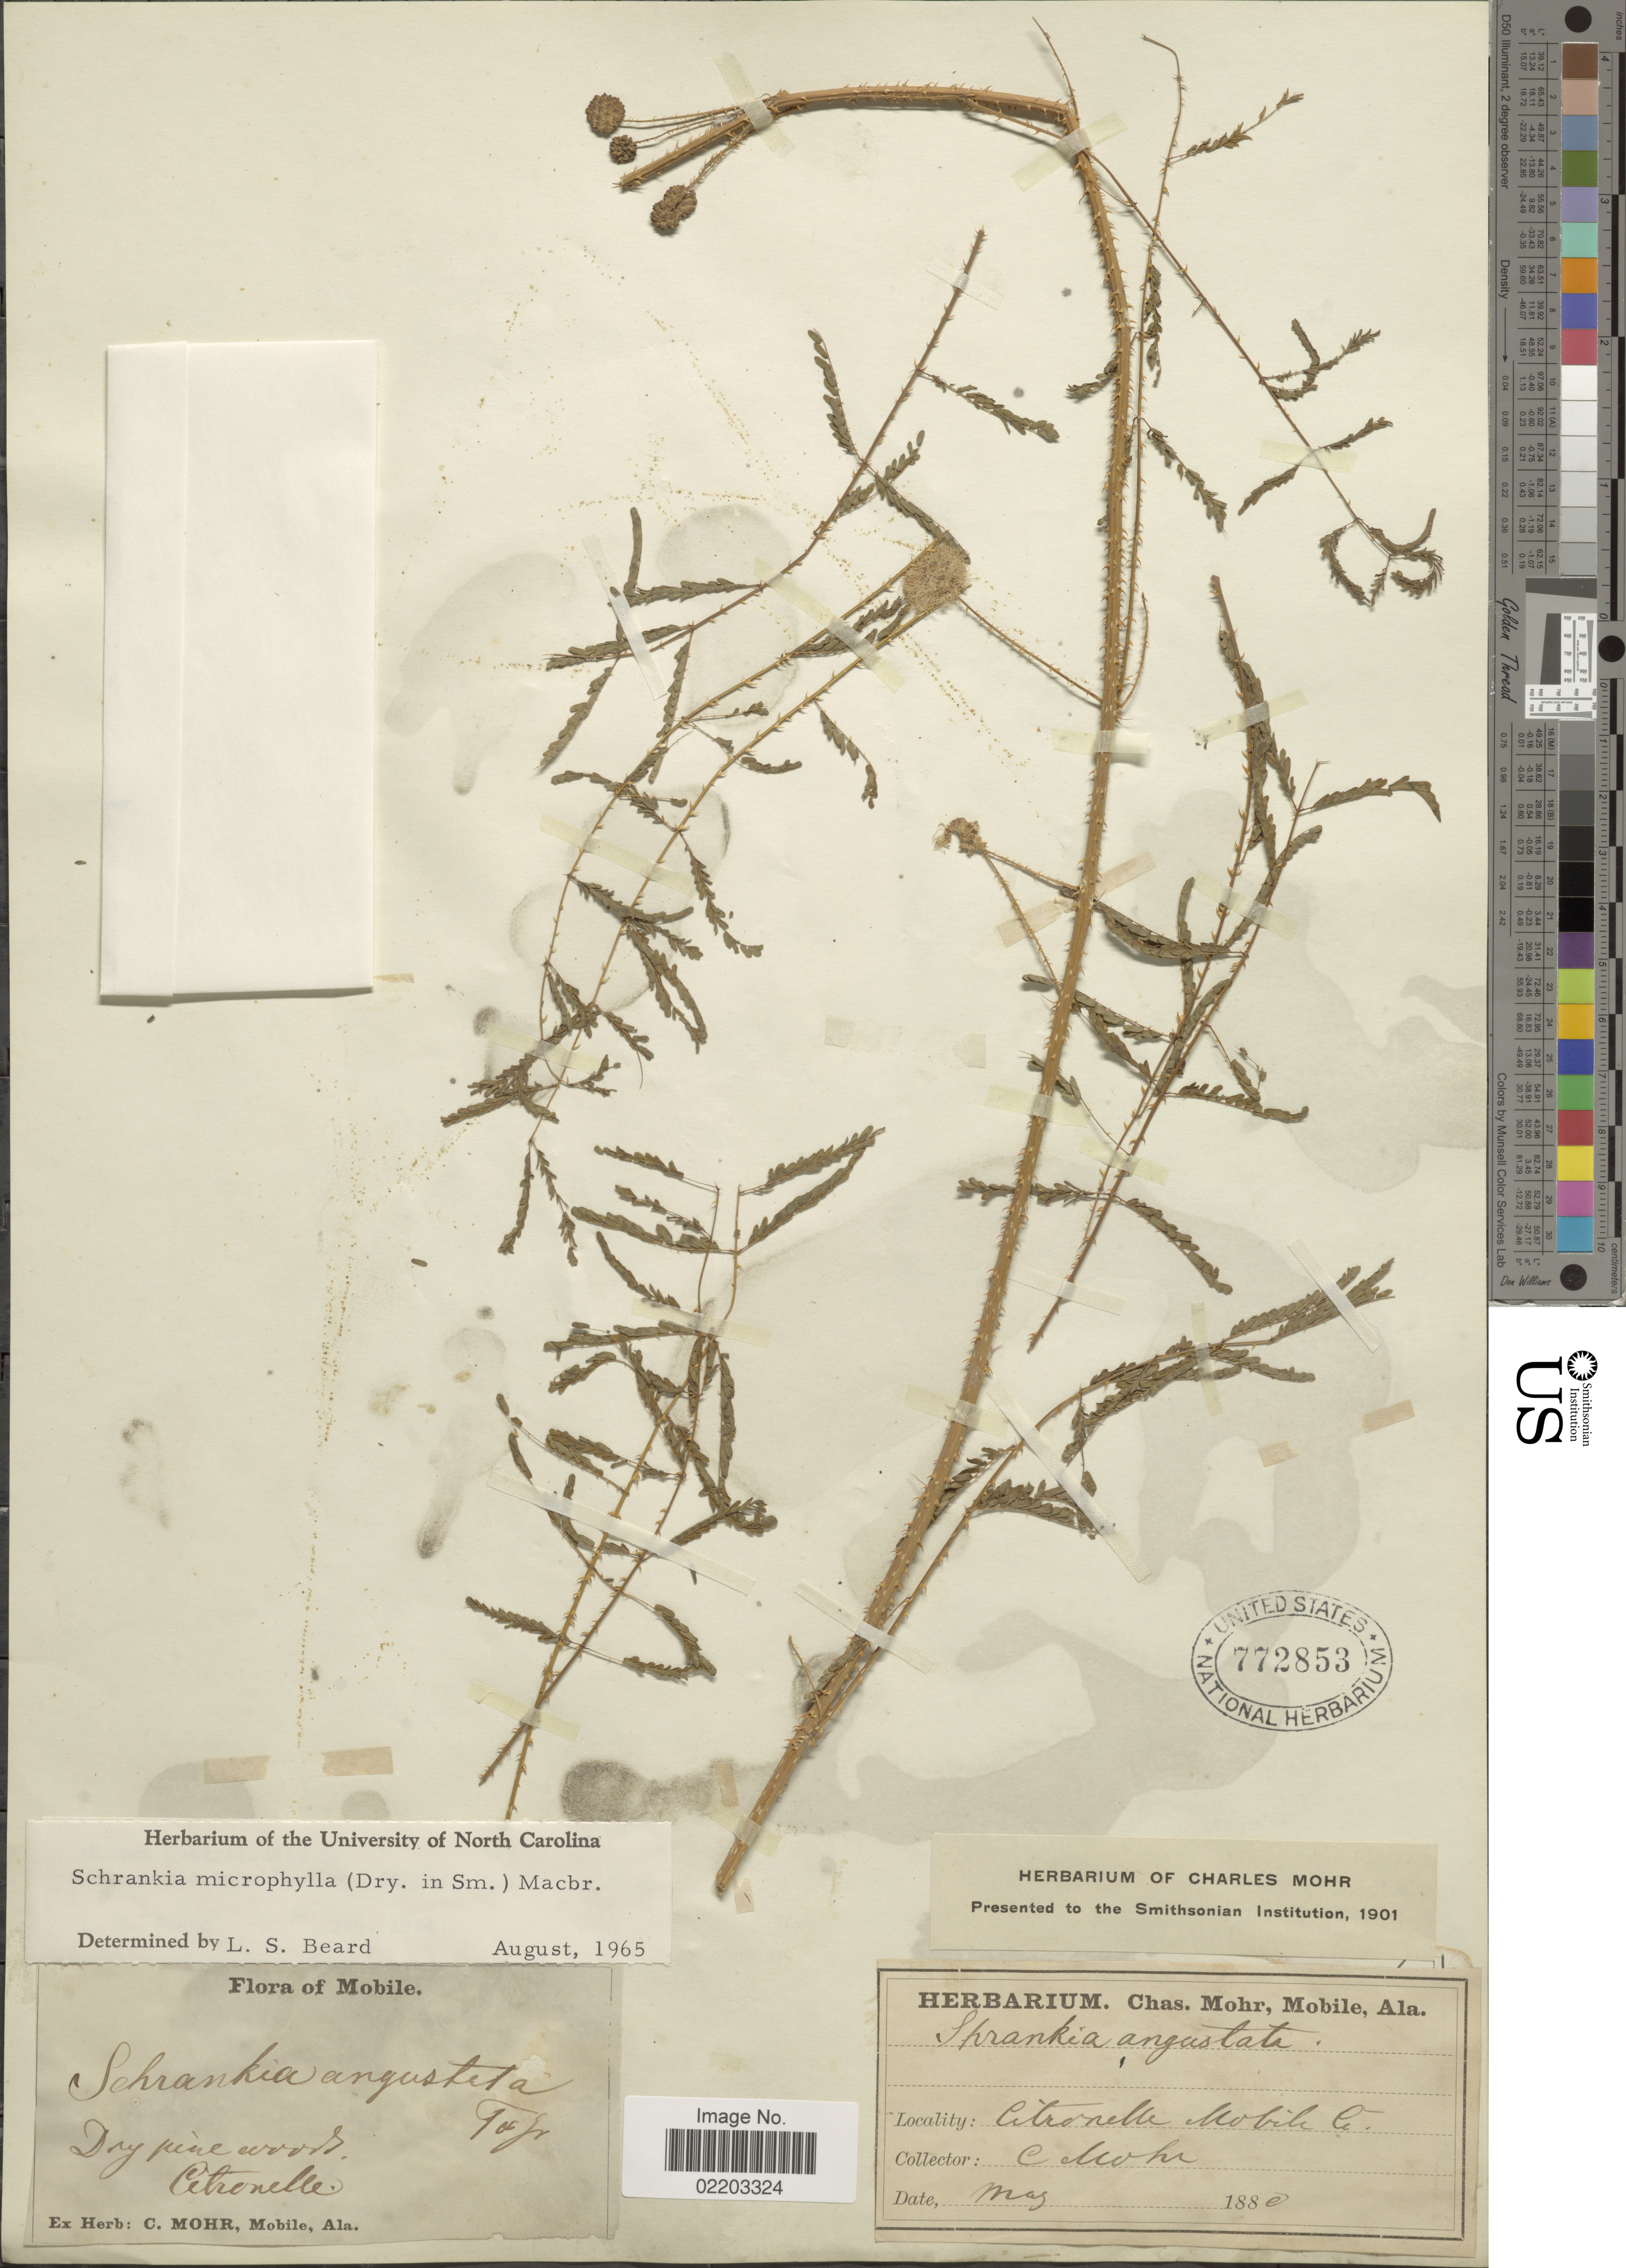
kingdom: Plantae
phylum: Tracheophyta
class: Magnoliopsida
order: Fabales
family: Fabaceae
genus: Mimosa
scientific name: Mimosa microphylla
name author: Dryand.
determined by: Strong, M. T., (US), Smithsonian Institution - National Museum of Natural History (UNITED STATES)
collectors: C. T. Mohr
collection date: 1880-05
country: United States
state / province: Alabama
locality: Mobile, Dry pine woods. Citronelle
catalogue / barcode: US 772853